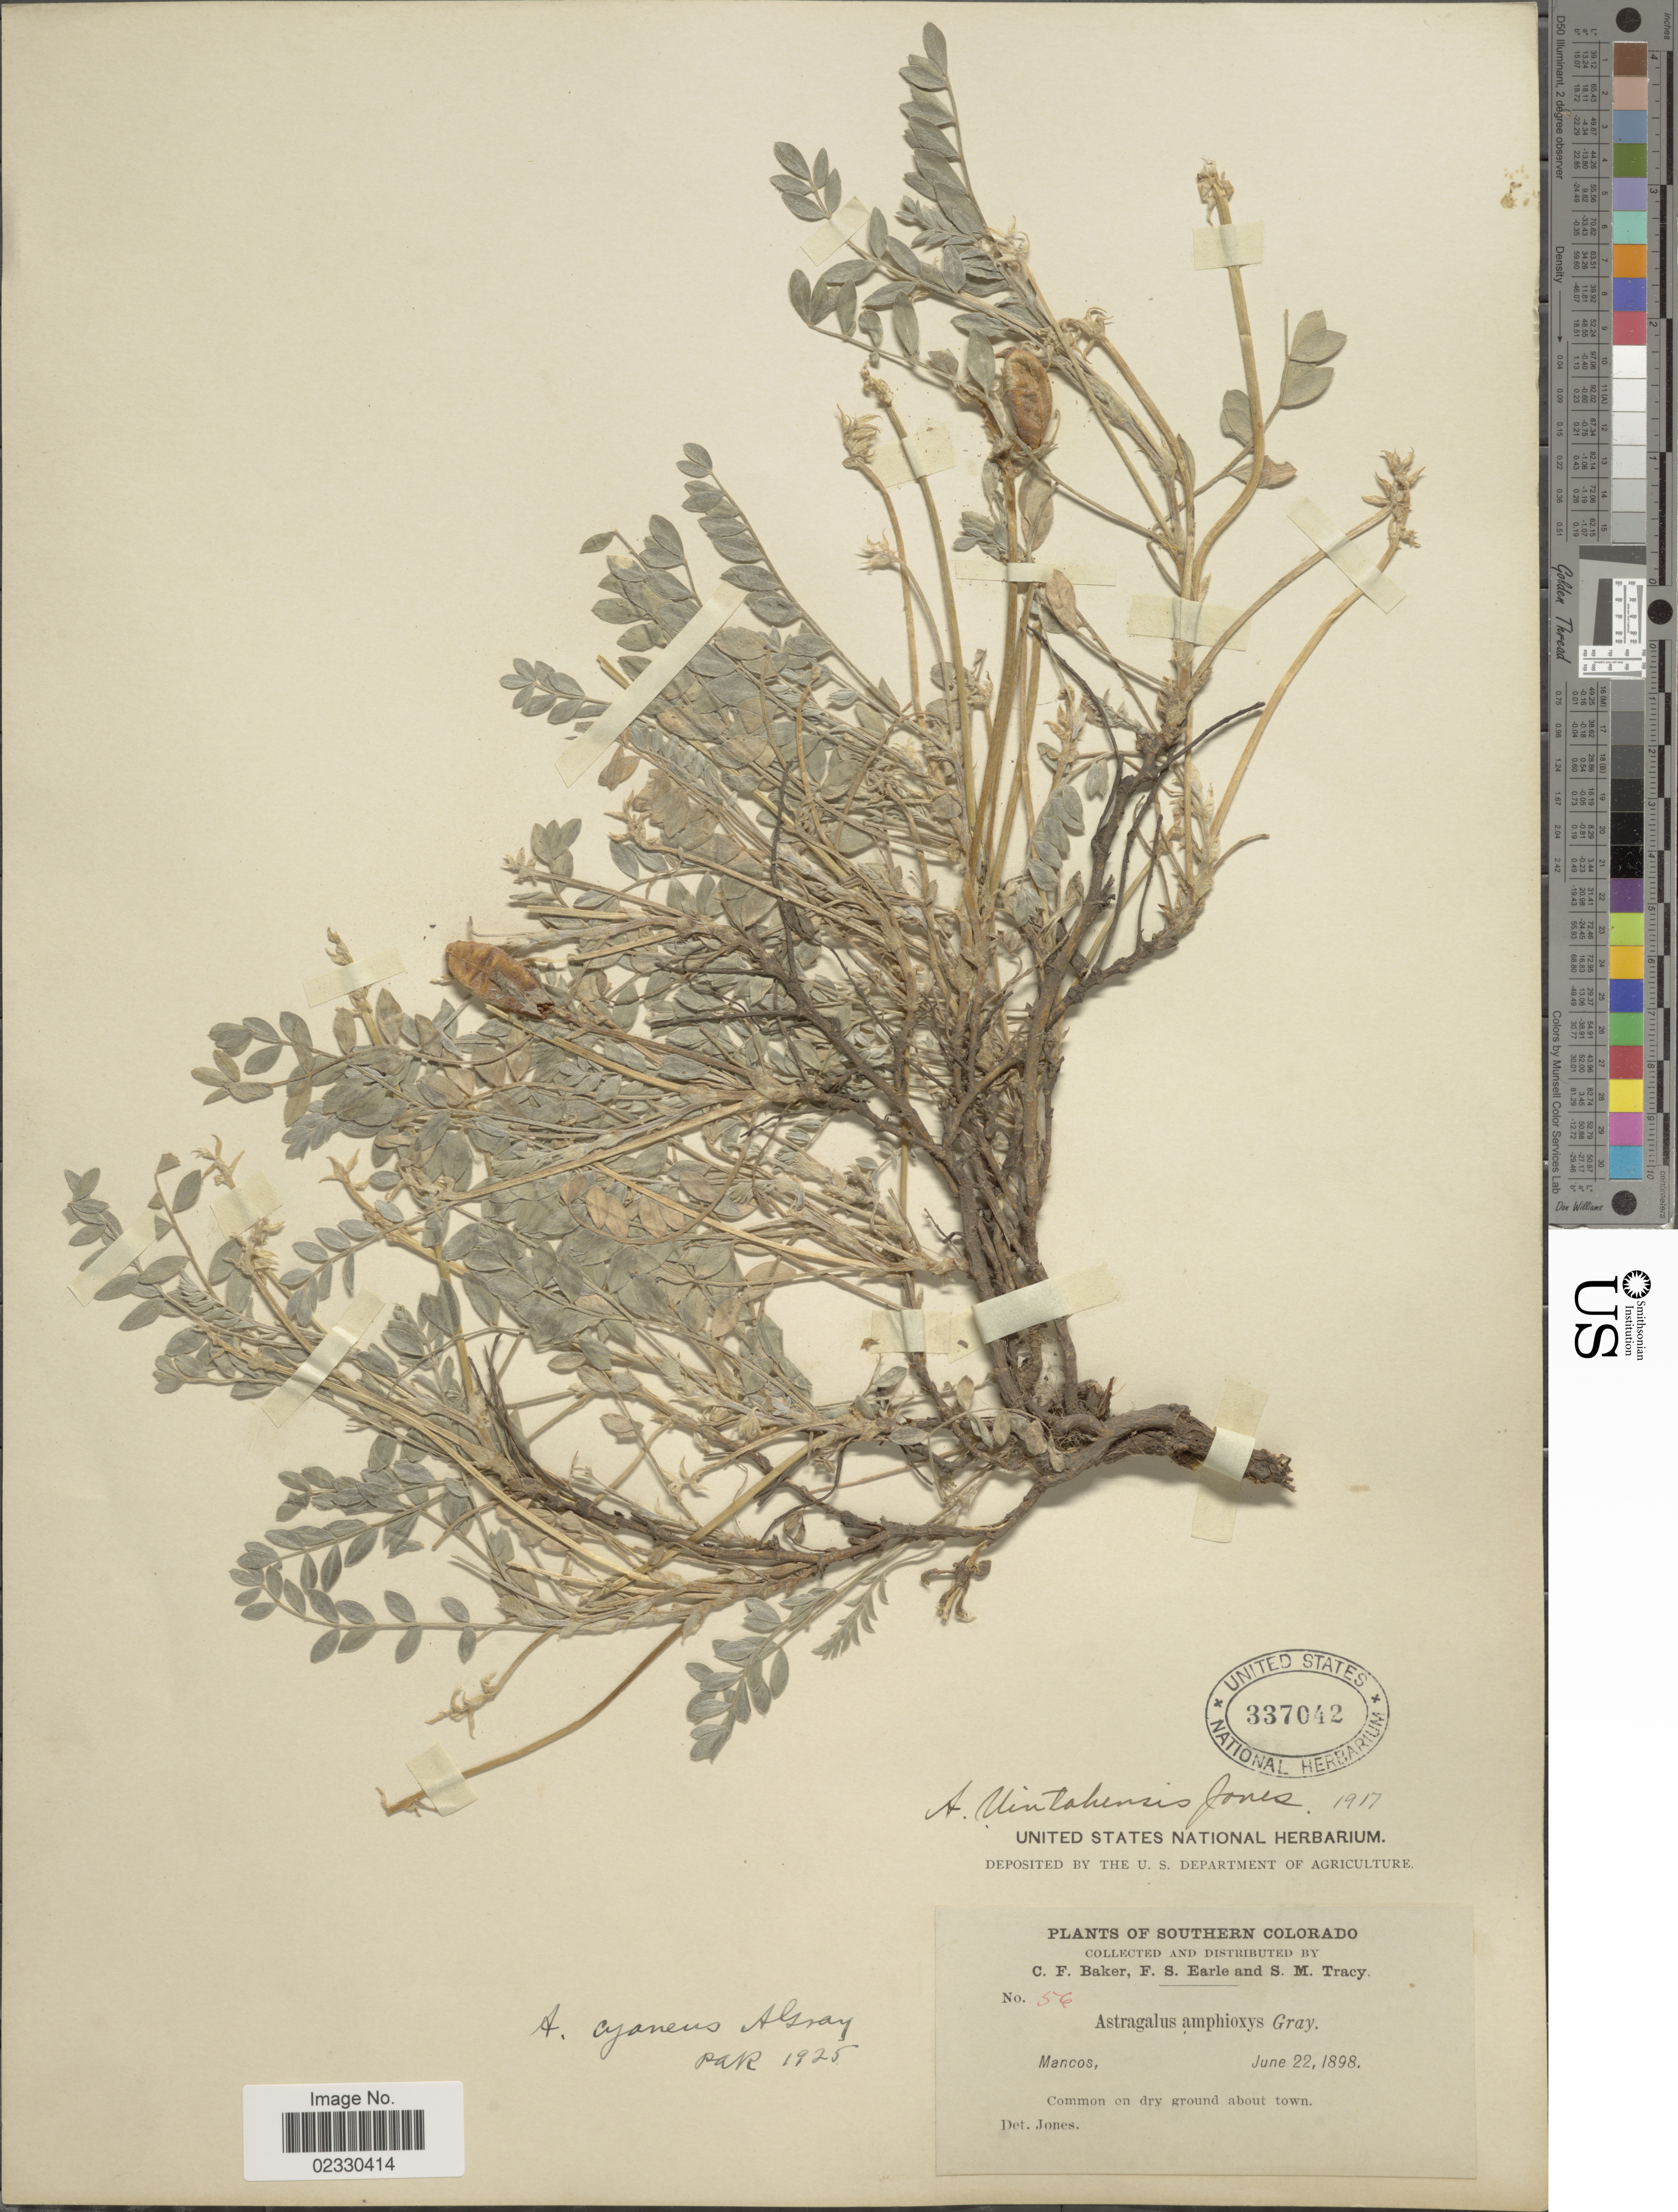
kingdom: Plantae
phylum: Tracheophyta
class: Magnoliopsida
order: Fabales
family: Fabaceae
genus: Astragalus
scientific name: Astragalus cyaneus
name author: A. Gray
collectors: C. F. Baker, F. S. Earle & S. M. Tracy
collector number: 56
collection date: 1898-06-22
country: United States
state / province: Colorado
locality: Southern Colorado, Mancos, on dry ground about town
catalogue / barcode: US 337042